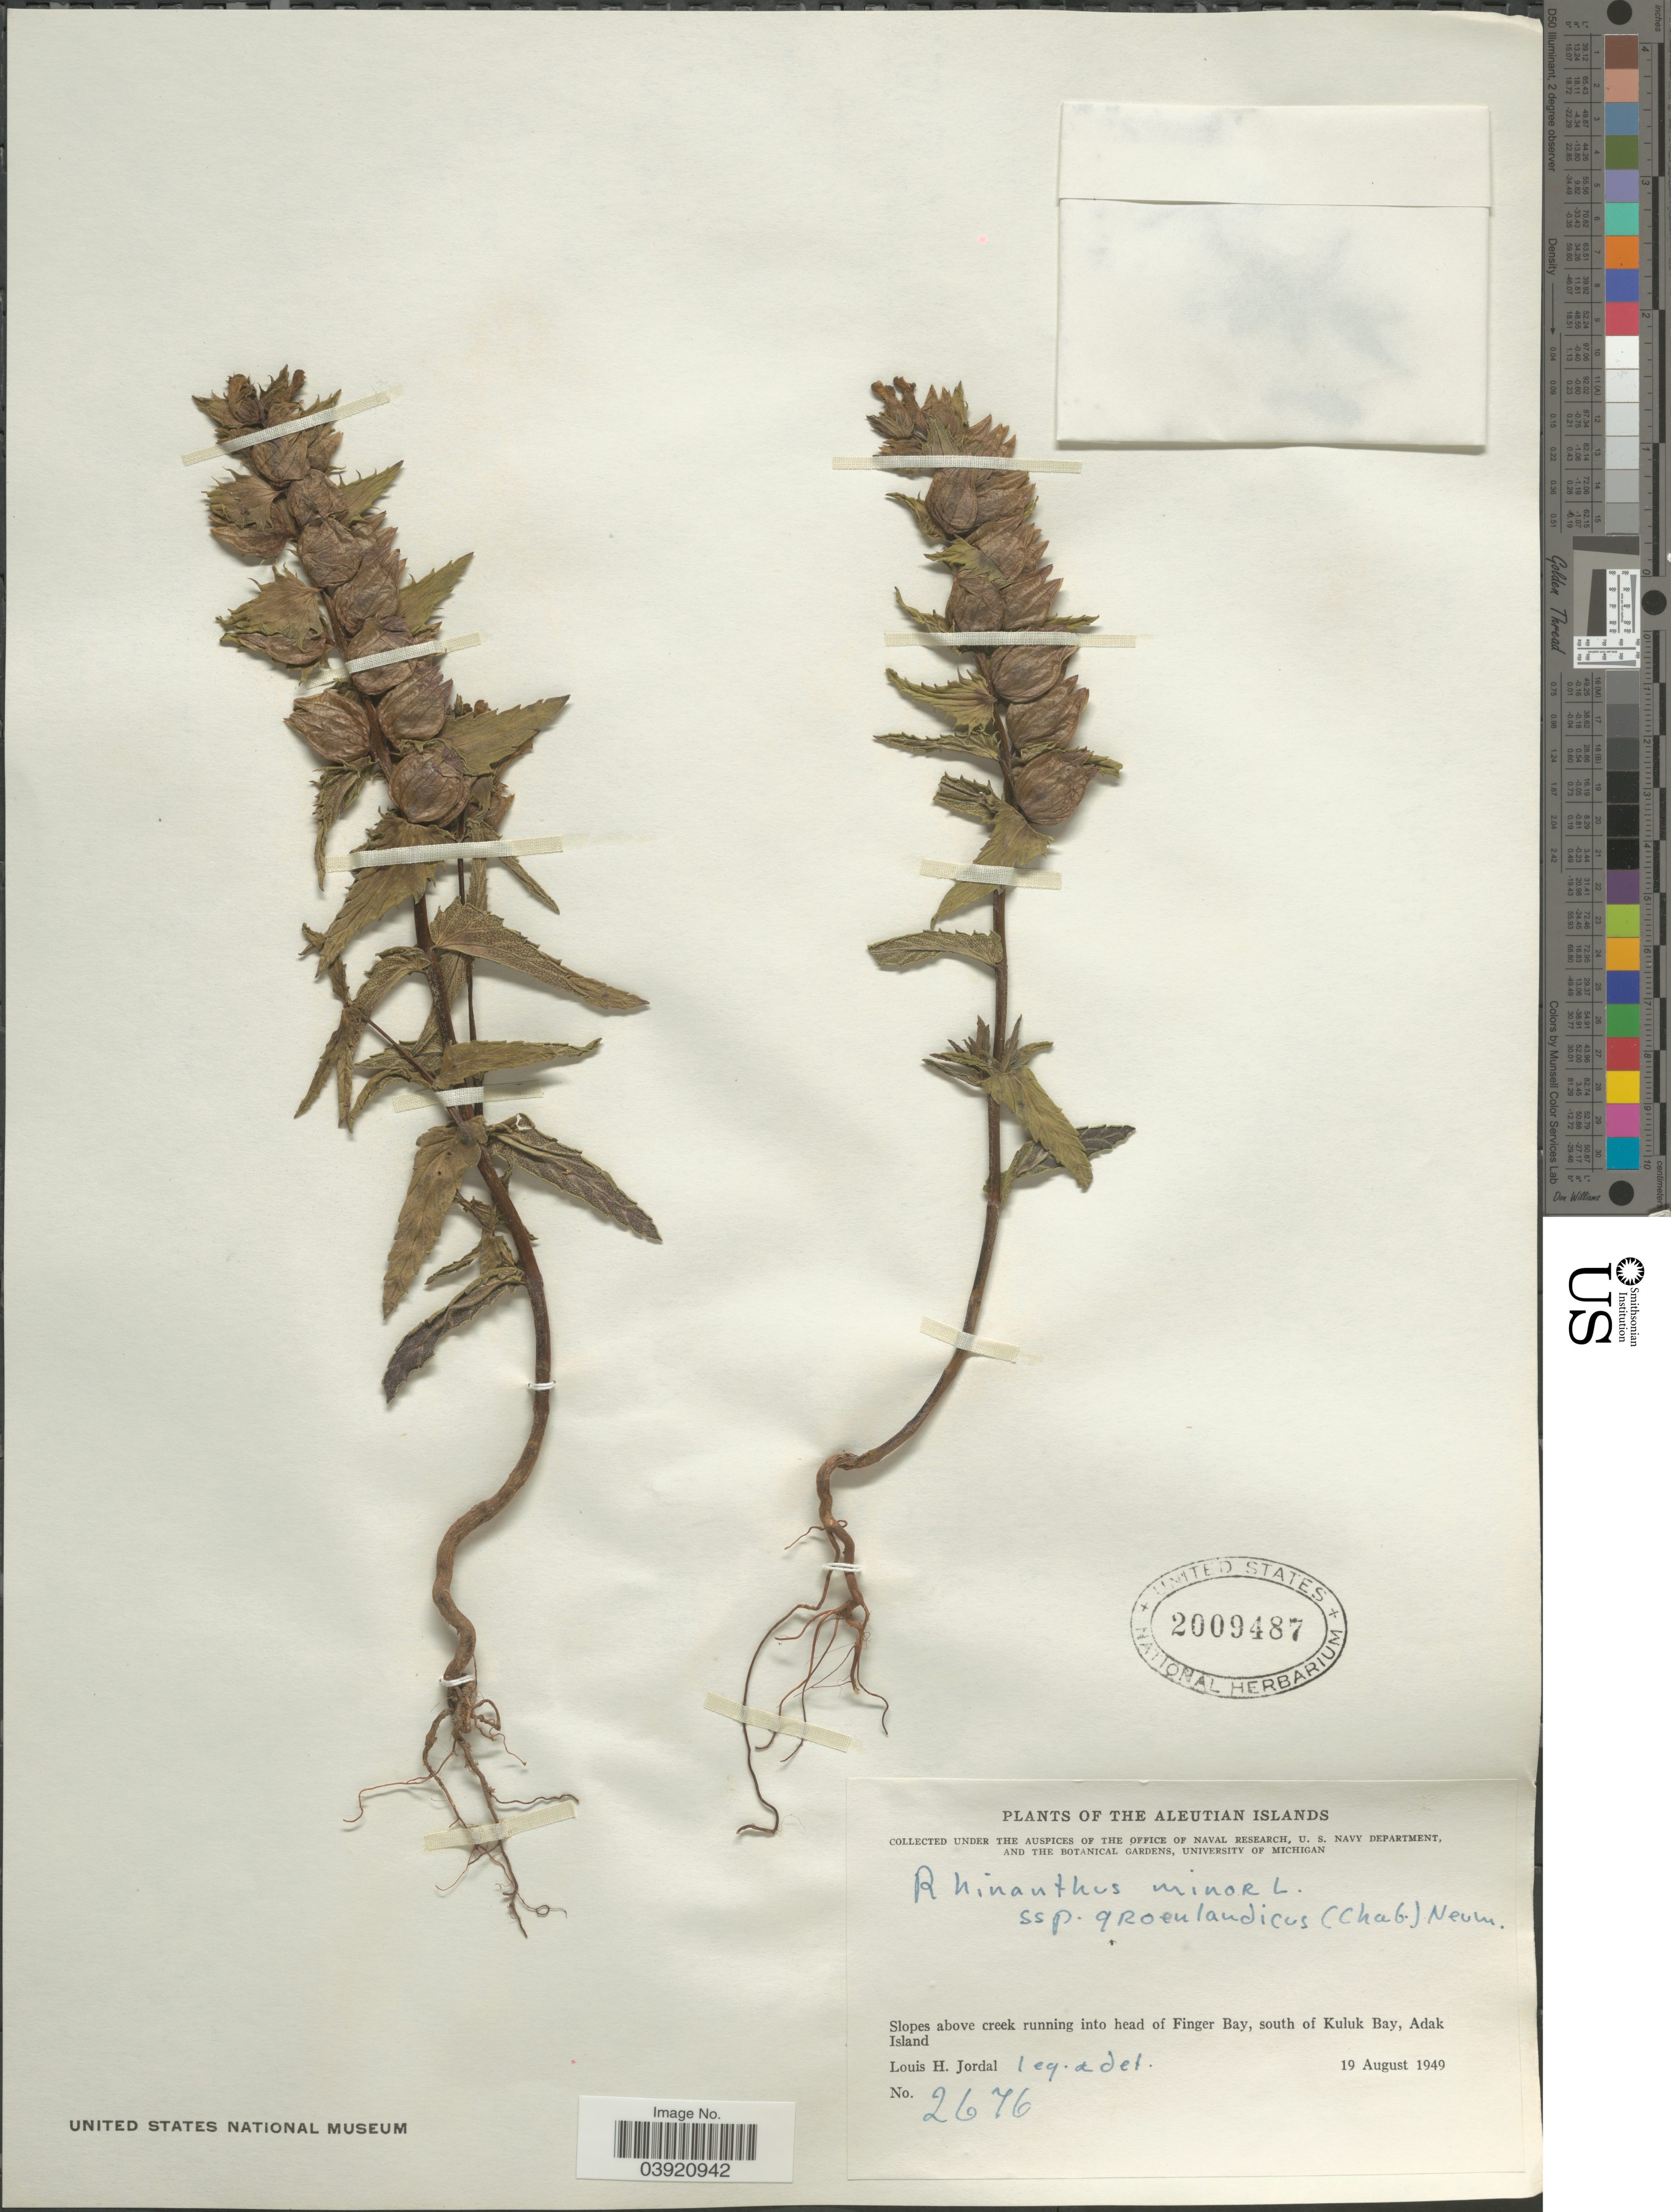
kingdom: Plantae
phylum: Tracheophyta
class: Magnoliopsida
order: Lamiales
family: Orobanchaceae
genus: Rhinanthus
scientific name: Rhinanthus major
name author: L.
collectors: L. Jordal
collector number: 2676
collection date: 1949-08-19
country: United States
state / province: Alaska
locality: Aleutian Islands. Slopes above creek running into head of Finger Bay, south of Kuluk Bay, Adak Island.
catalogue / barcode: US 2009487